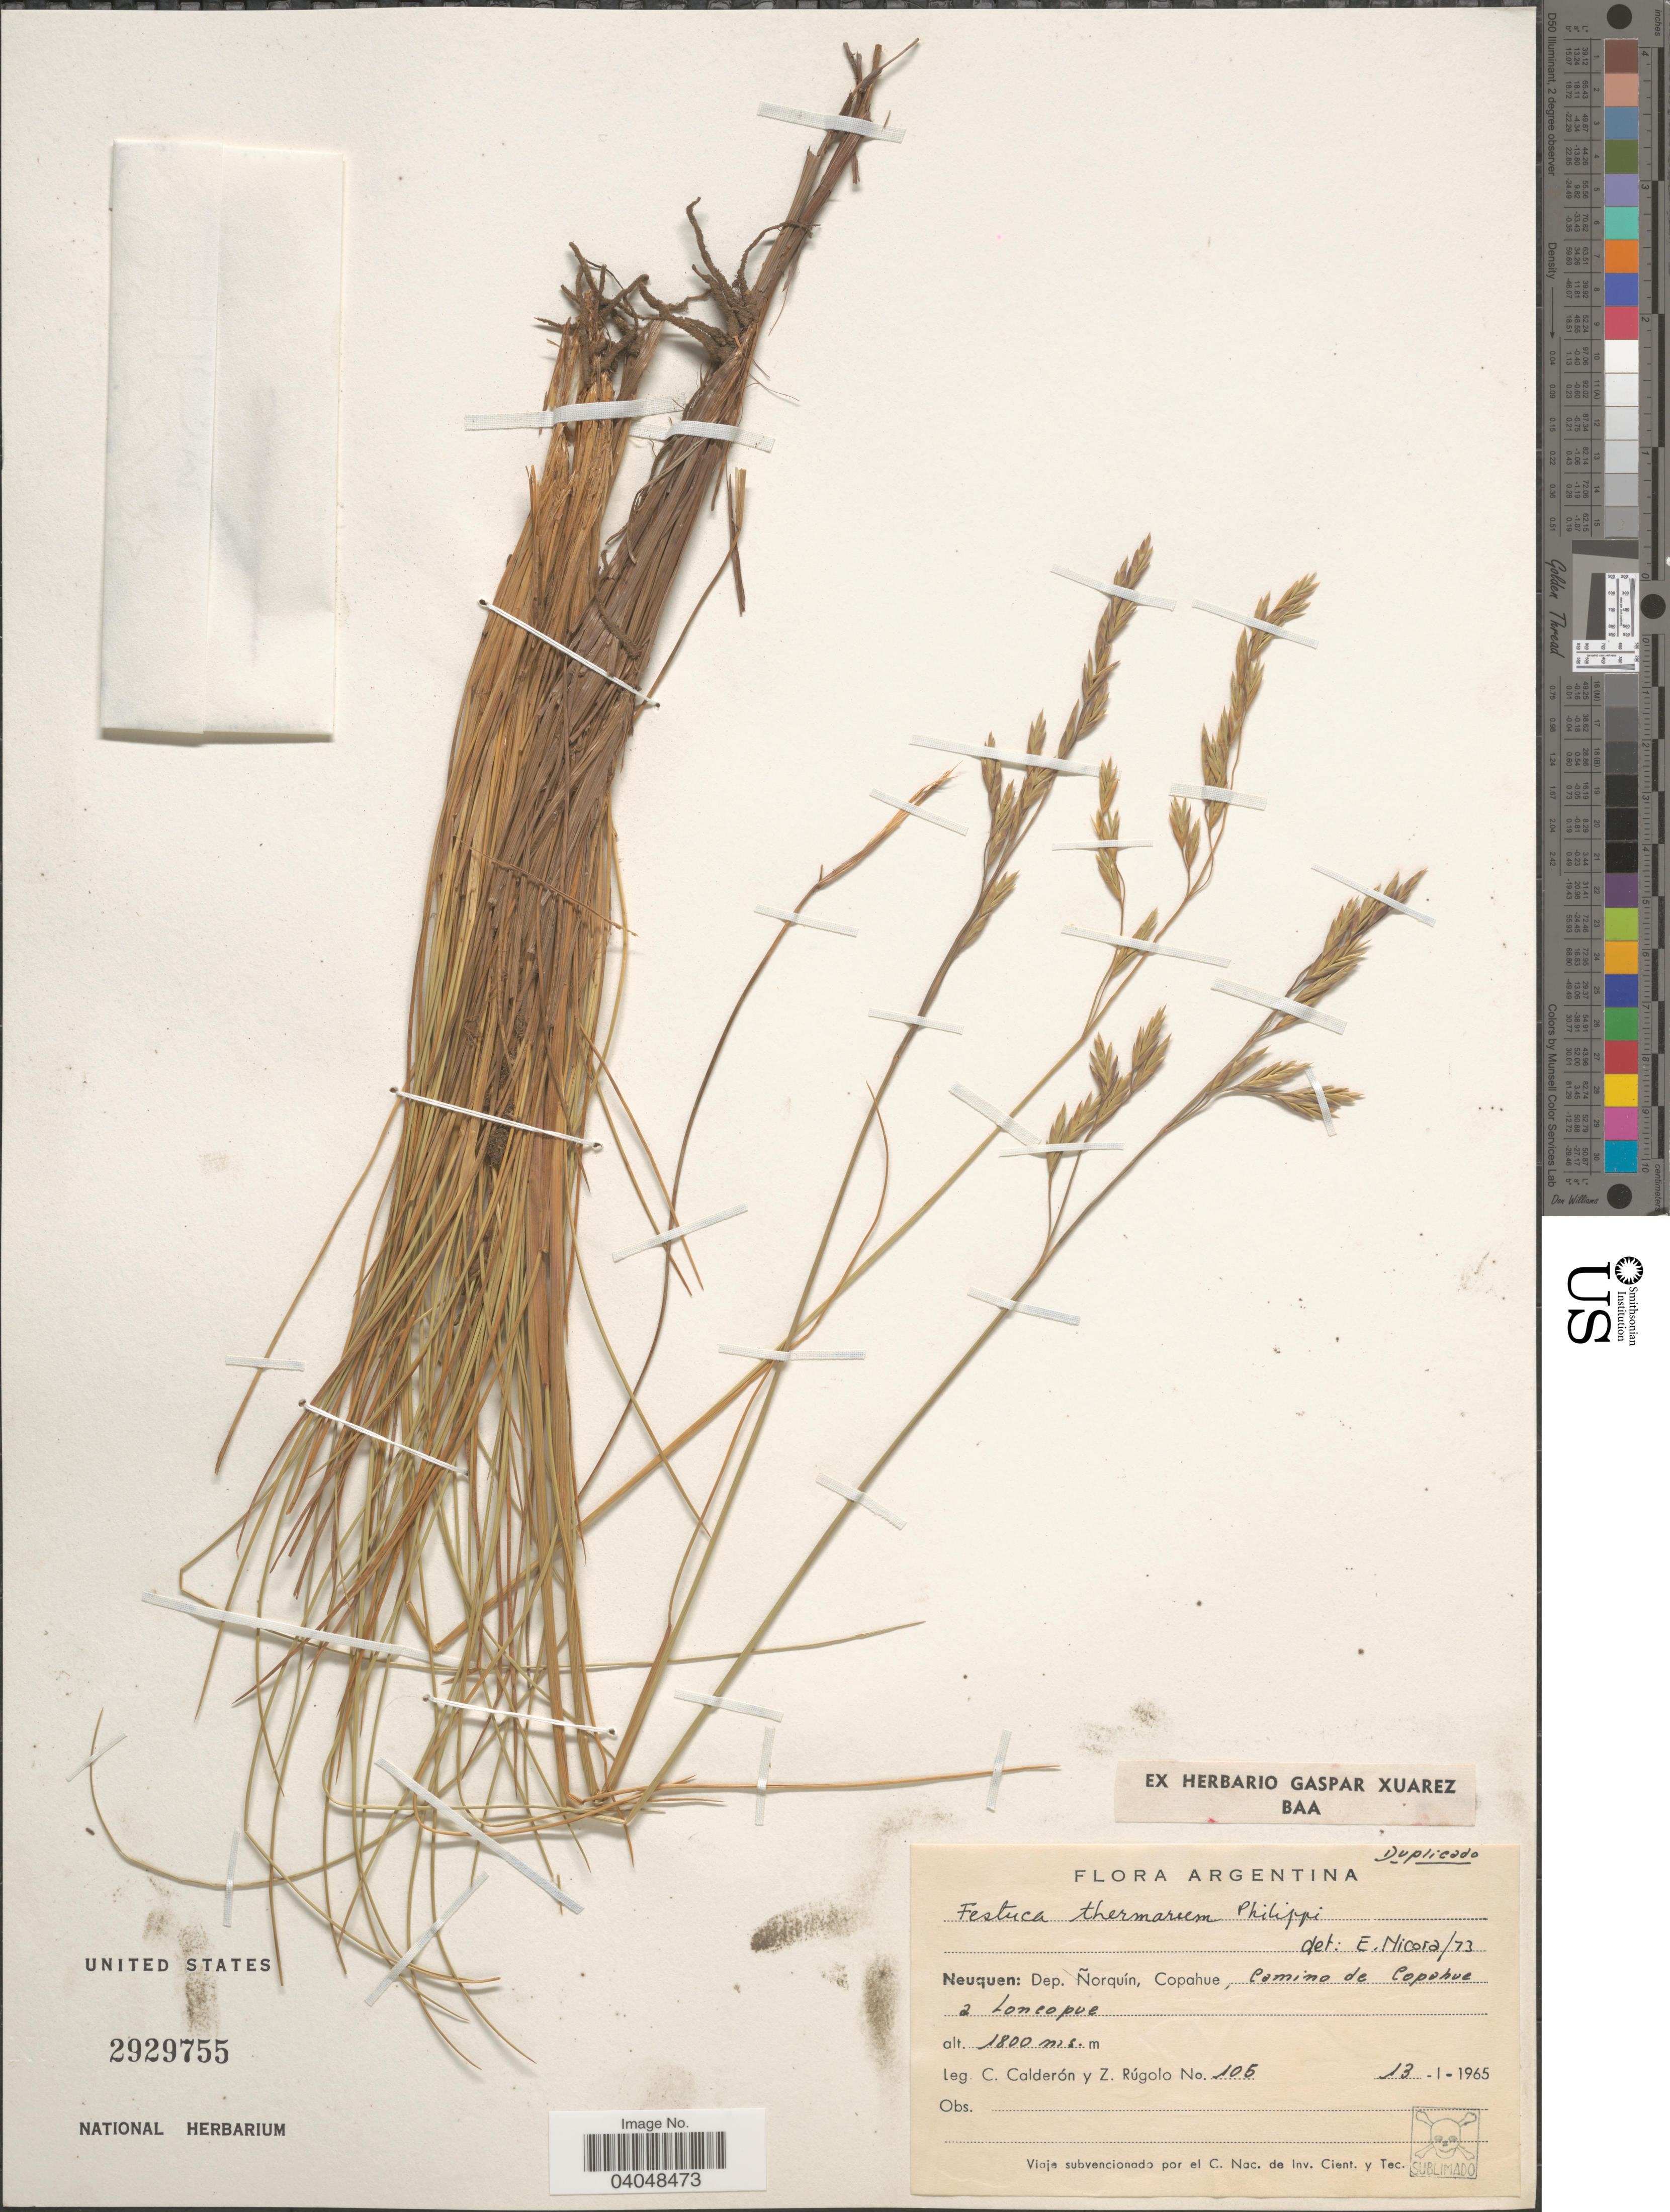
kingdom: Plantae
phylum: Tracheophyta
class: Liliopsida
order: Poales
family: Poaceae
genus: Festuca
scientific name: Festuca thermarum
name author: Phil.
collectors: C. Calderon & Z. Rúgolo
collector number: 105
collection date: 1965-01-13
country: Argentina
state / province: Neuquen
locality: Dep. Ñorquín, Copahue, Camino de Copahue a Loncopue.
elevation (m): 1800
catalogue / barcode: US 2929755